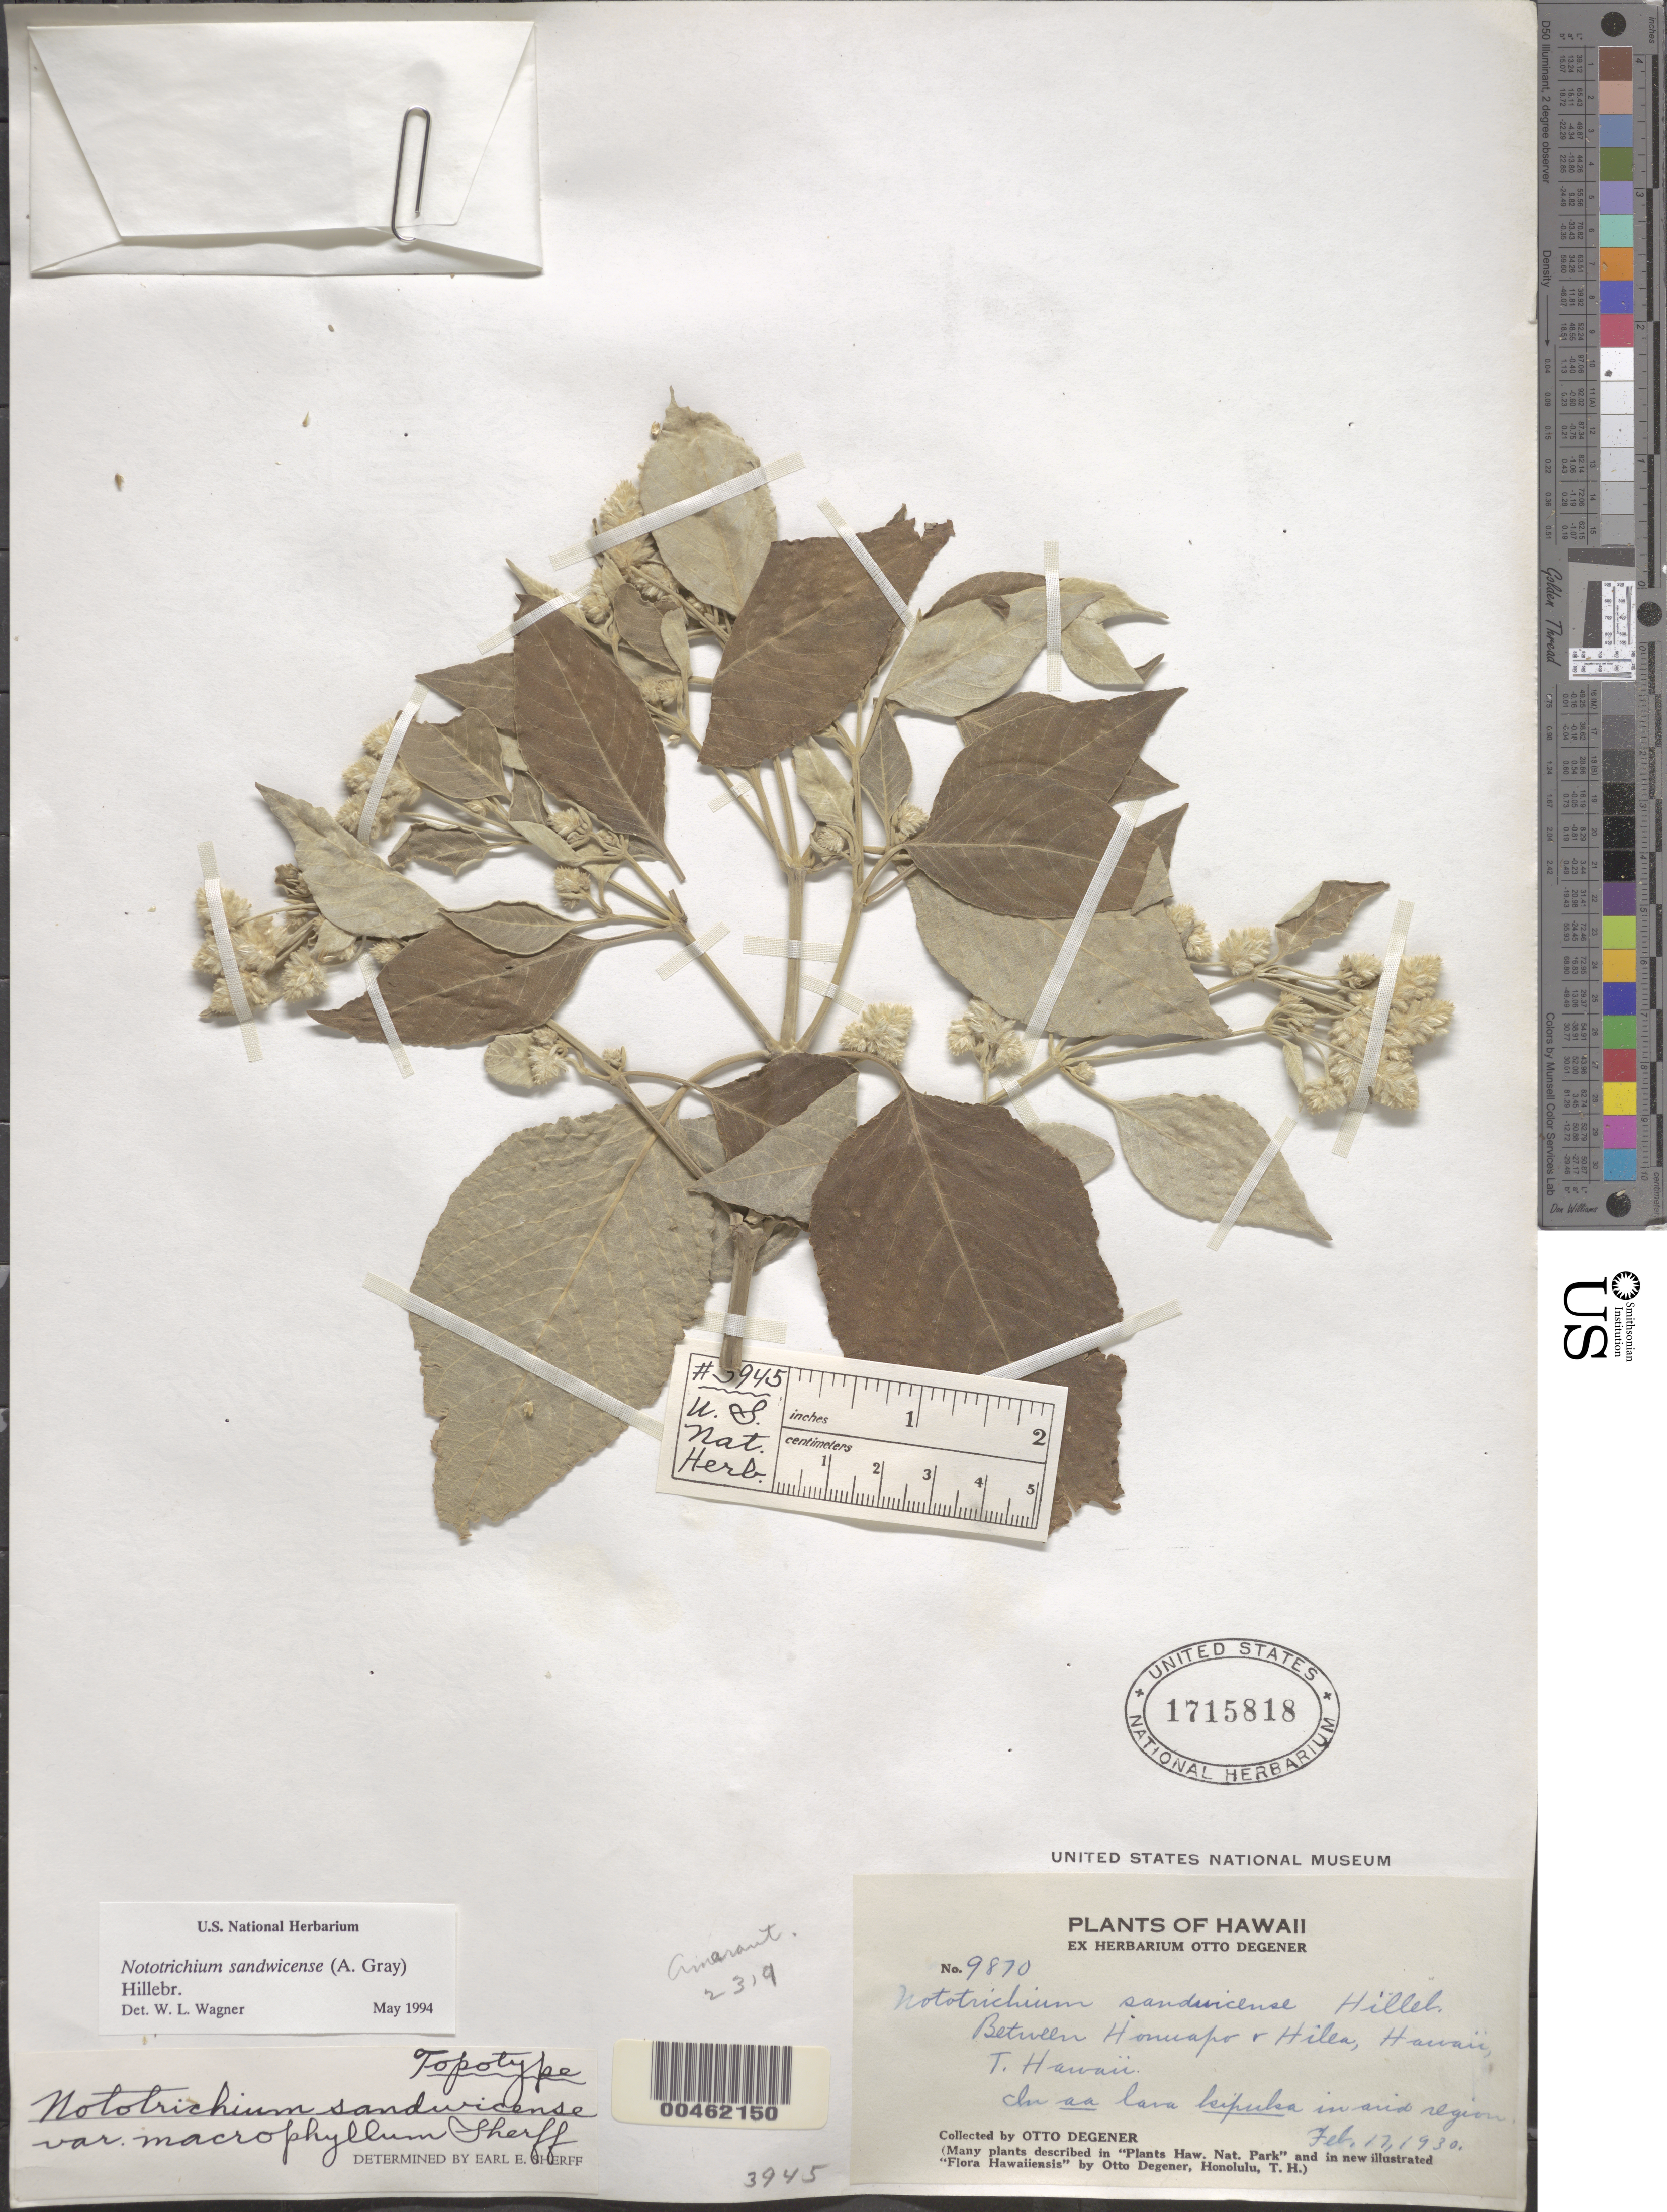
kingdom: Plantae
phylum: Tracheophyta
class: Magnoliopsida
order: Caryophyllales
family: Amaranthaceae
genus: Achyranthes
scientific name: Achyranthes sandwicensis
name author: (A. Gray) Di Vincenzo et al.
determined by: Wagner, W. L., (BOT), Smithsonian Institution - National Museum of Natural History (UNITED STATES)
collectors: O. Degener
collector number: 9870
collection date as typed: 17 Feb 1930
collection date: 1930-02-17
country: United States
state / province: Hawaii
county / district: Hawaii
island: Hawaii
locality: Between Honuapo and Hilea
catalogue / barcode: US 1715818